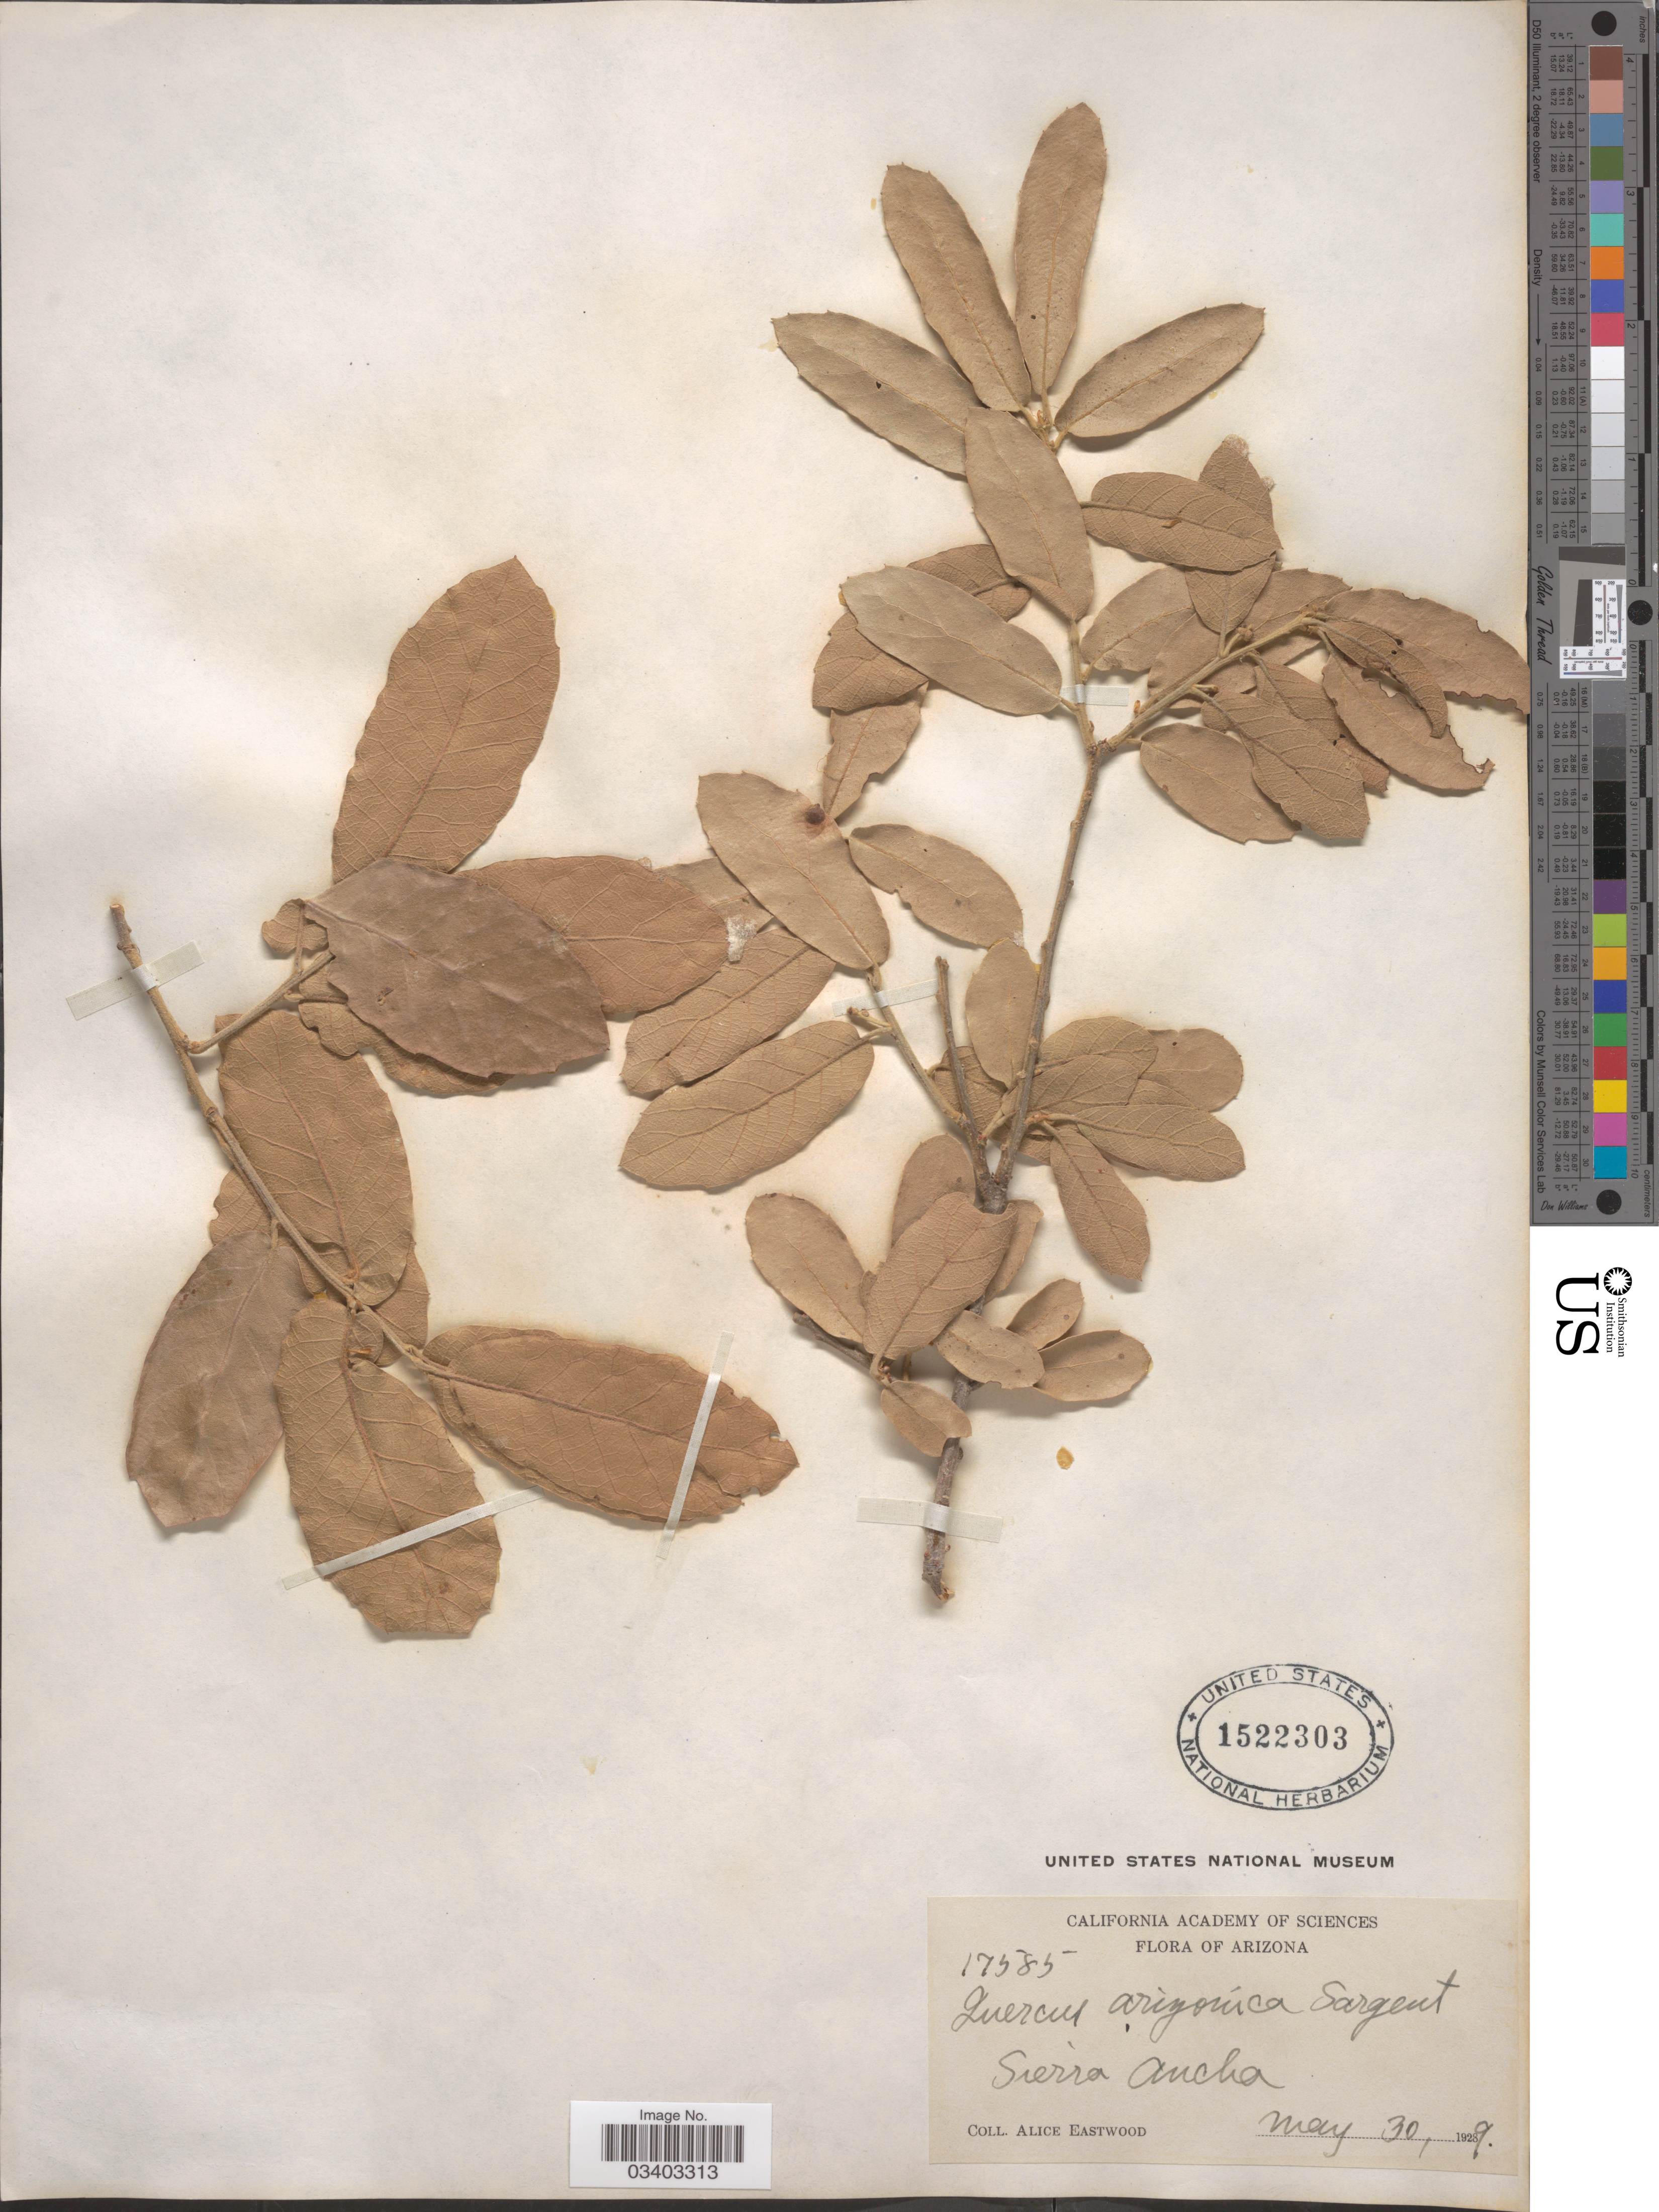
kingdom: Plantae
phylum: Tracheophyta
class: Magnoliopsida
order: Fagales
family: Fagaceae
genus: Quercus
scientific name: Quercus arizonica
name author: Sarg.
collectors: A. Eastwood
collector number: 17585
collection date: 1929-05-30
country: United States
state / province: Arizona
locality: Sierra Ancha.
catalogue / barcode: US 1522303